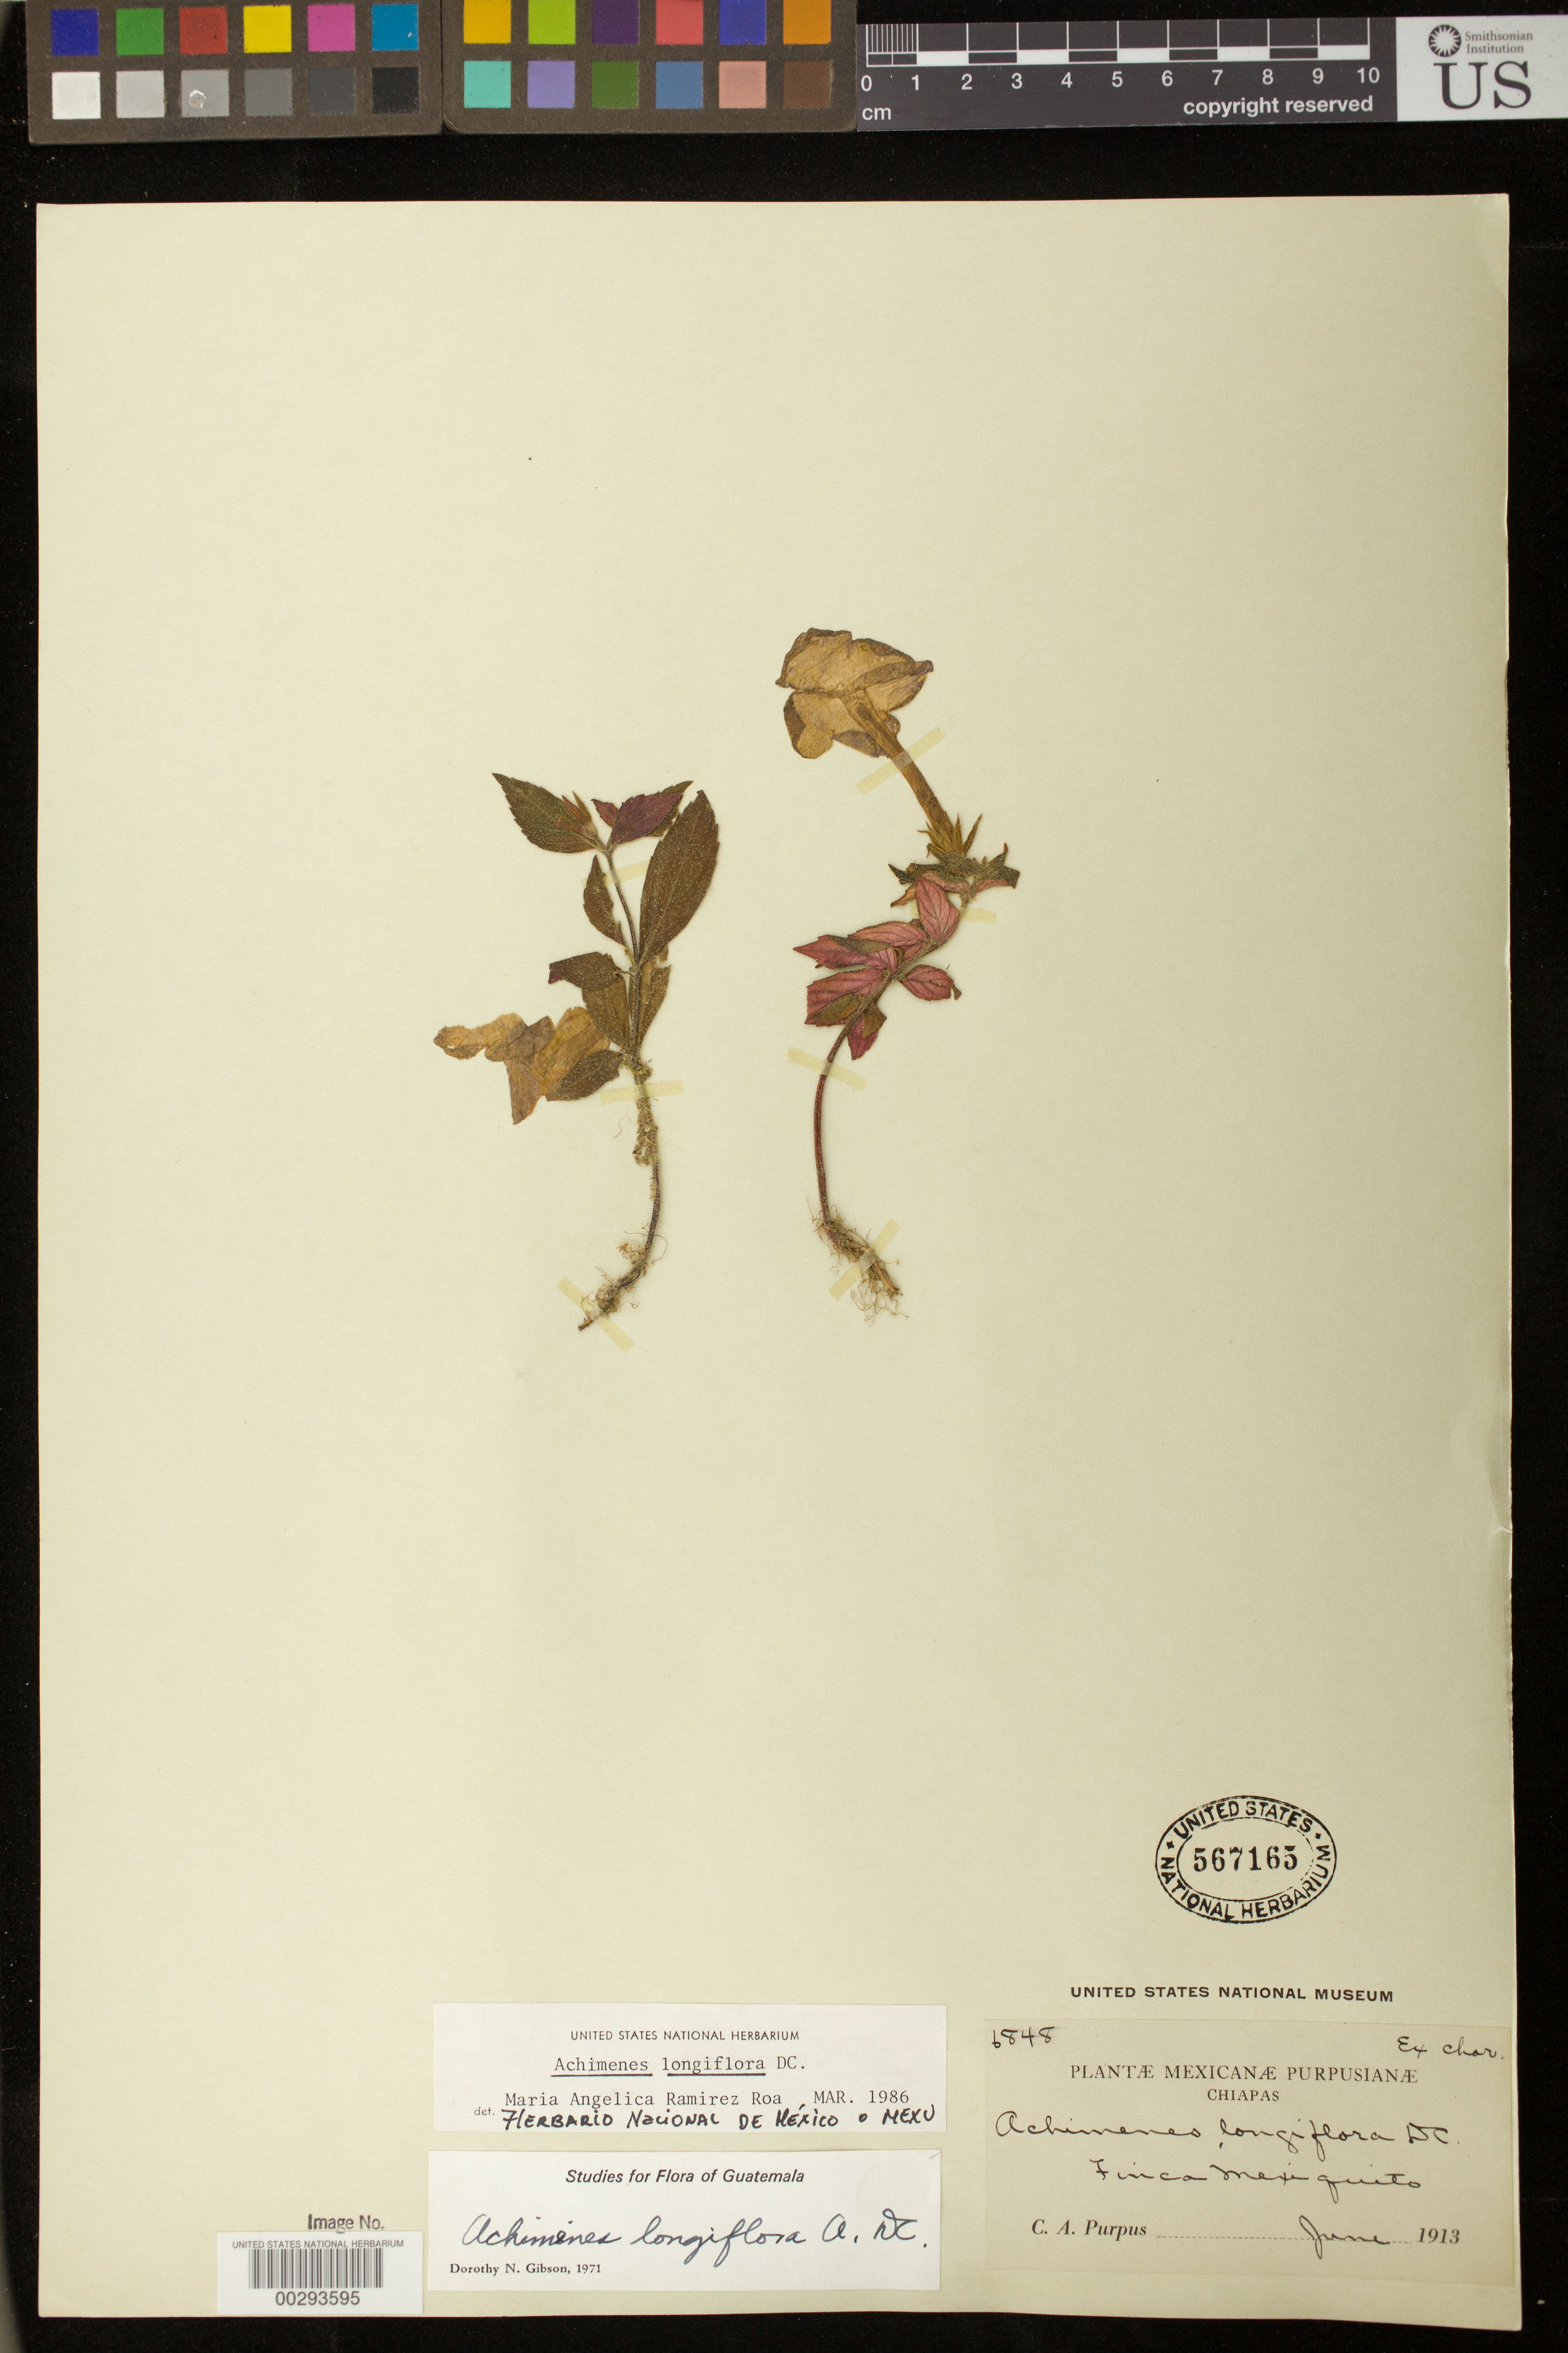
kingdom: Plantae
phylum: Tracheophyta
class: Magnoliopsida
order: Lamiales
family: Gesneriaceae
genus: Achimenes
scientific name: Achimenes longiflora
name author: DC.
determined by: Skog, Laurence E.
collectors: C. A. Purpus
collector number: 6848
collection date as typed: Jun 1913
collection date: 1913-06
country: Mexico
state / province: Chiapas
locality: Finca Mexiquito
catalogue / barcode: US 567165